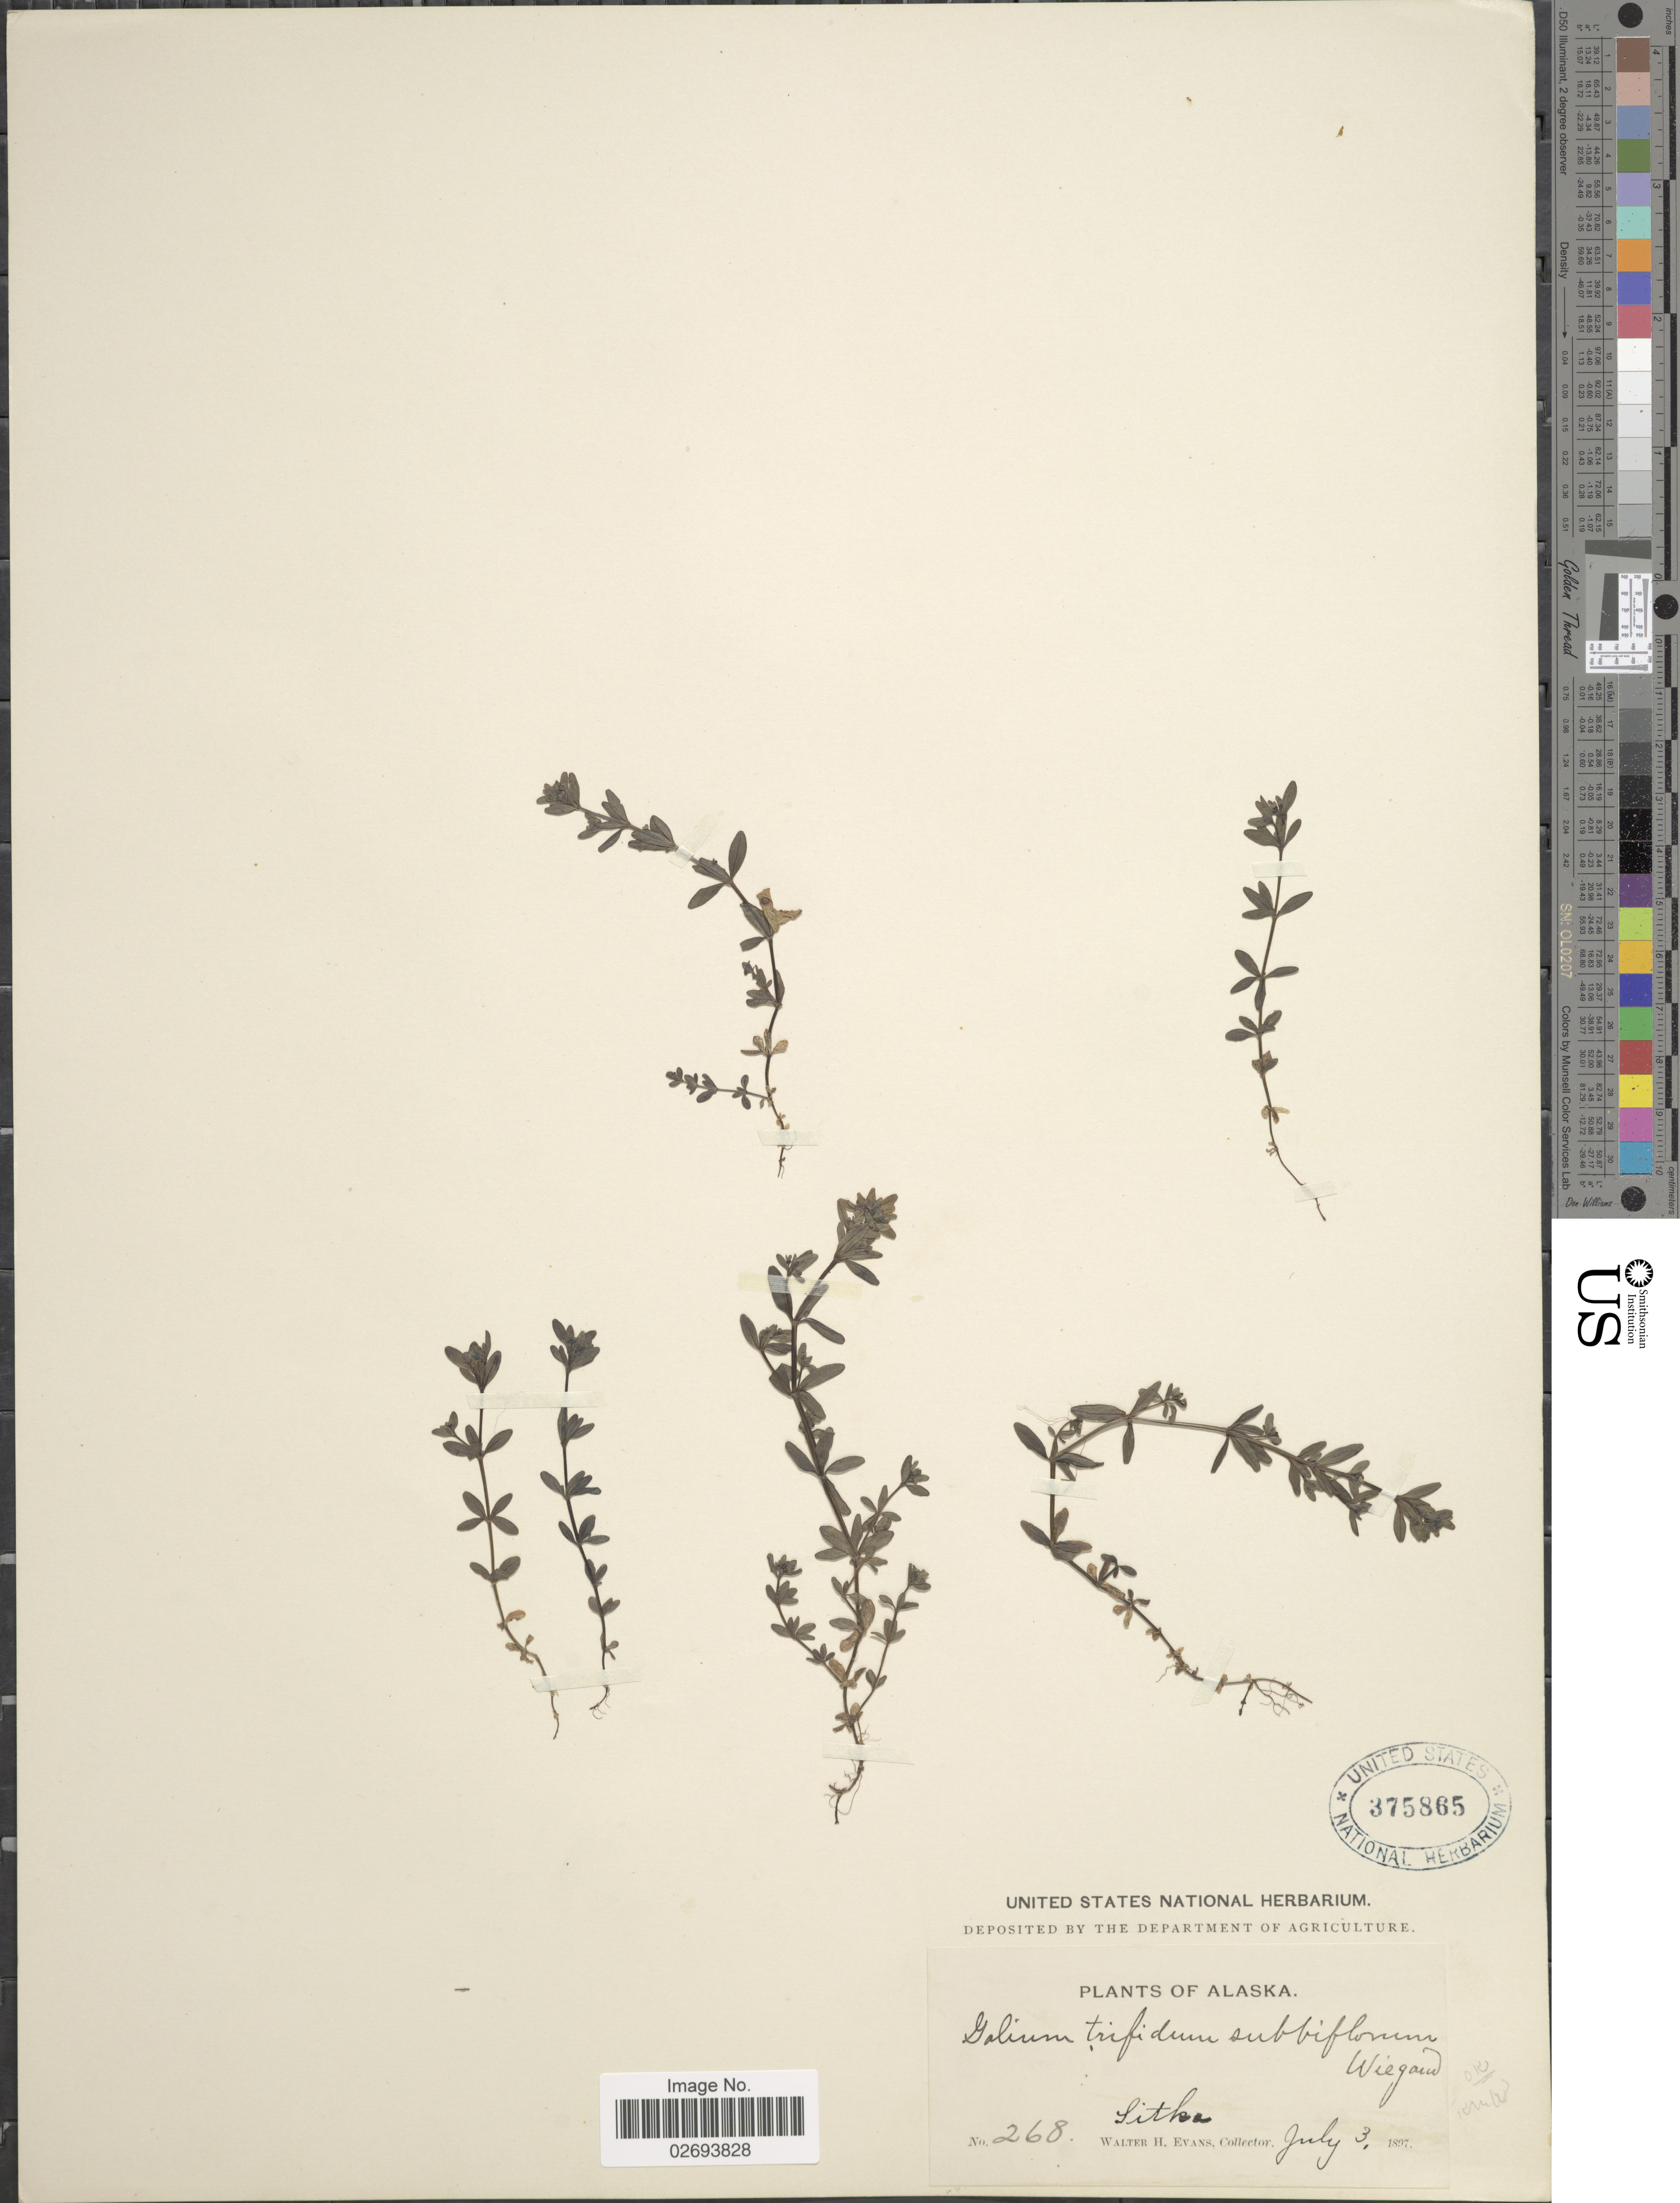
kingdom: Plantae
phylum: Tracheophyta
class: Magnoliopsida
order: Gentianales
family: Rubiaceae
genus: Galium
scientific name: Galium trifidum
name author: L.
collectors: W. E. Evans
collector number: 268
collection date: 1897-07-03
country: United States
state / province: Alaska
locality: Sitka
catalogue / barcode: US 375865